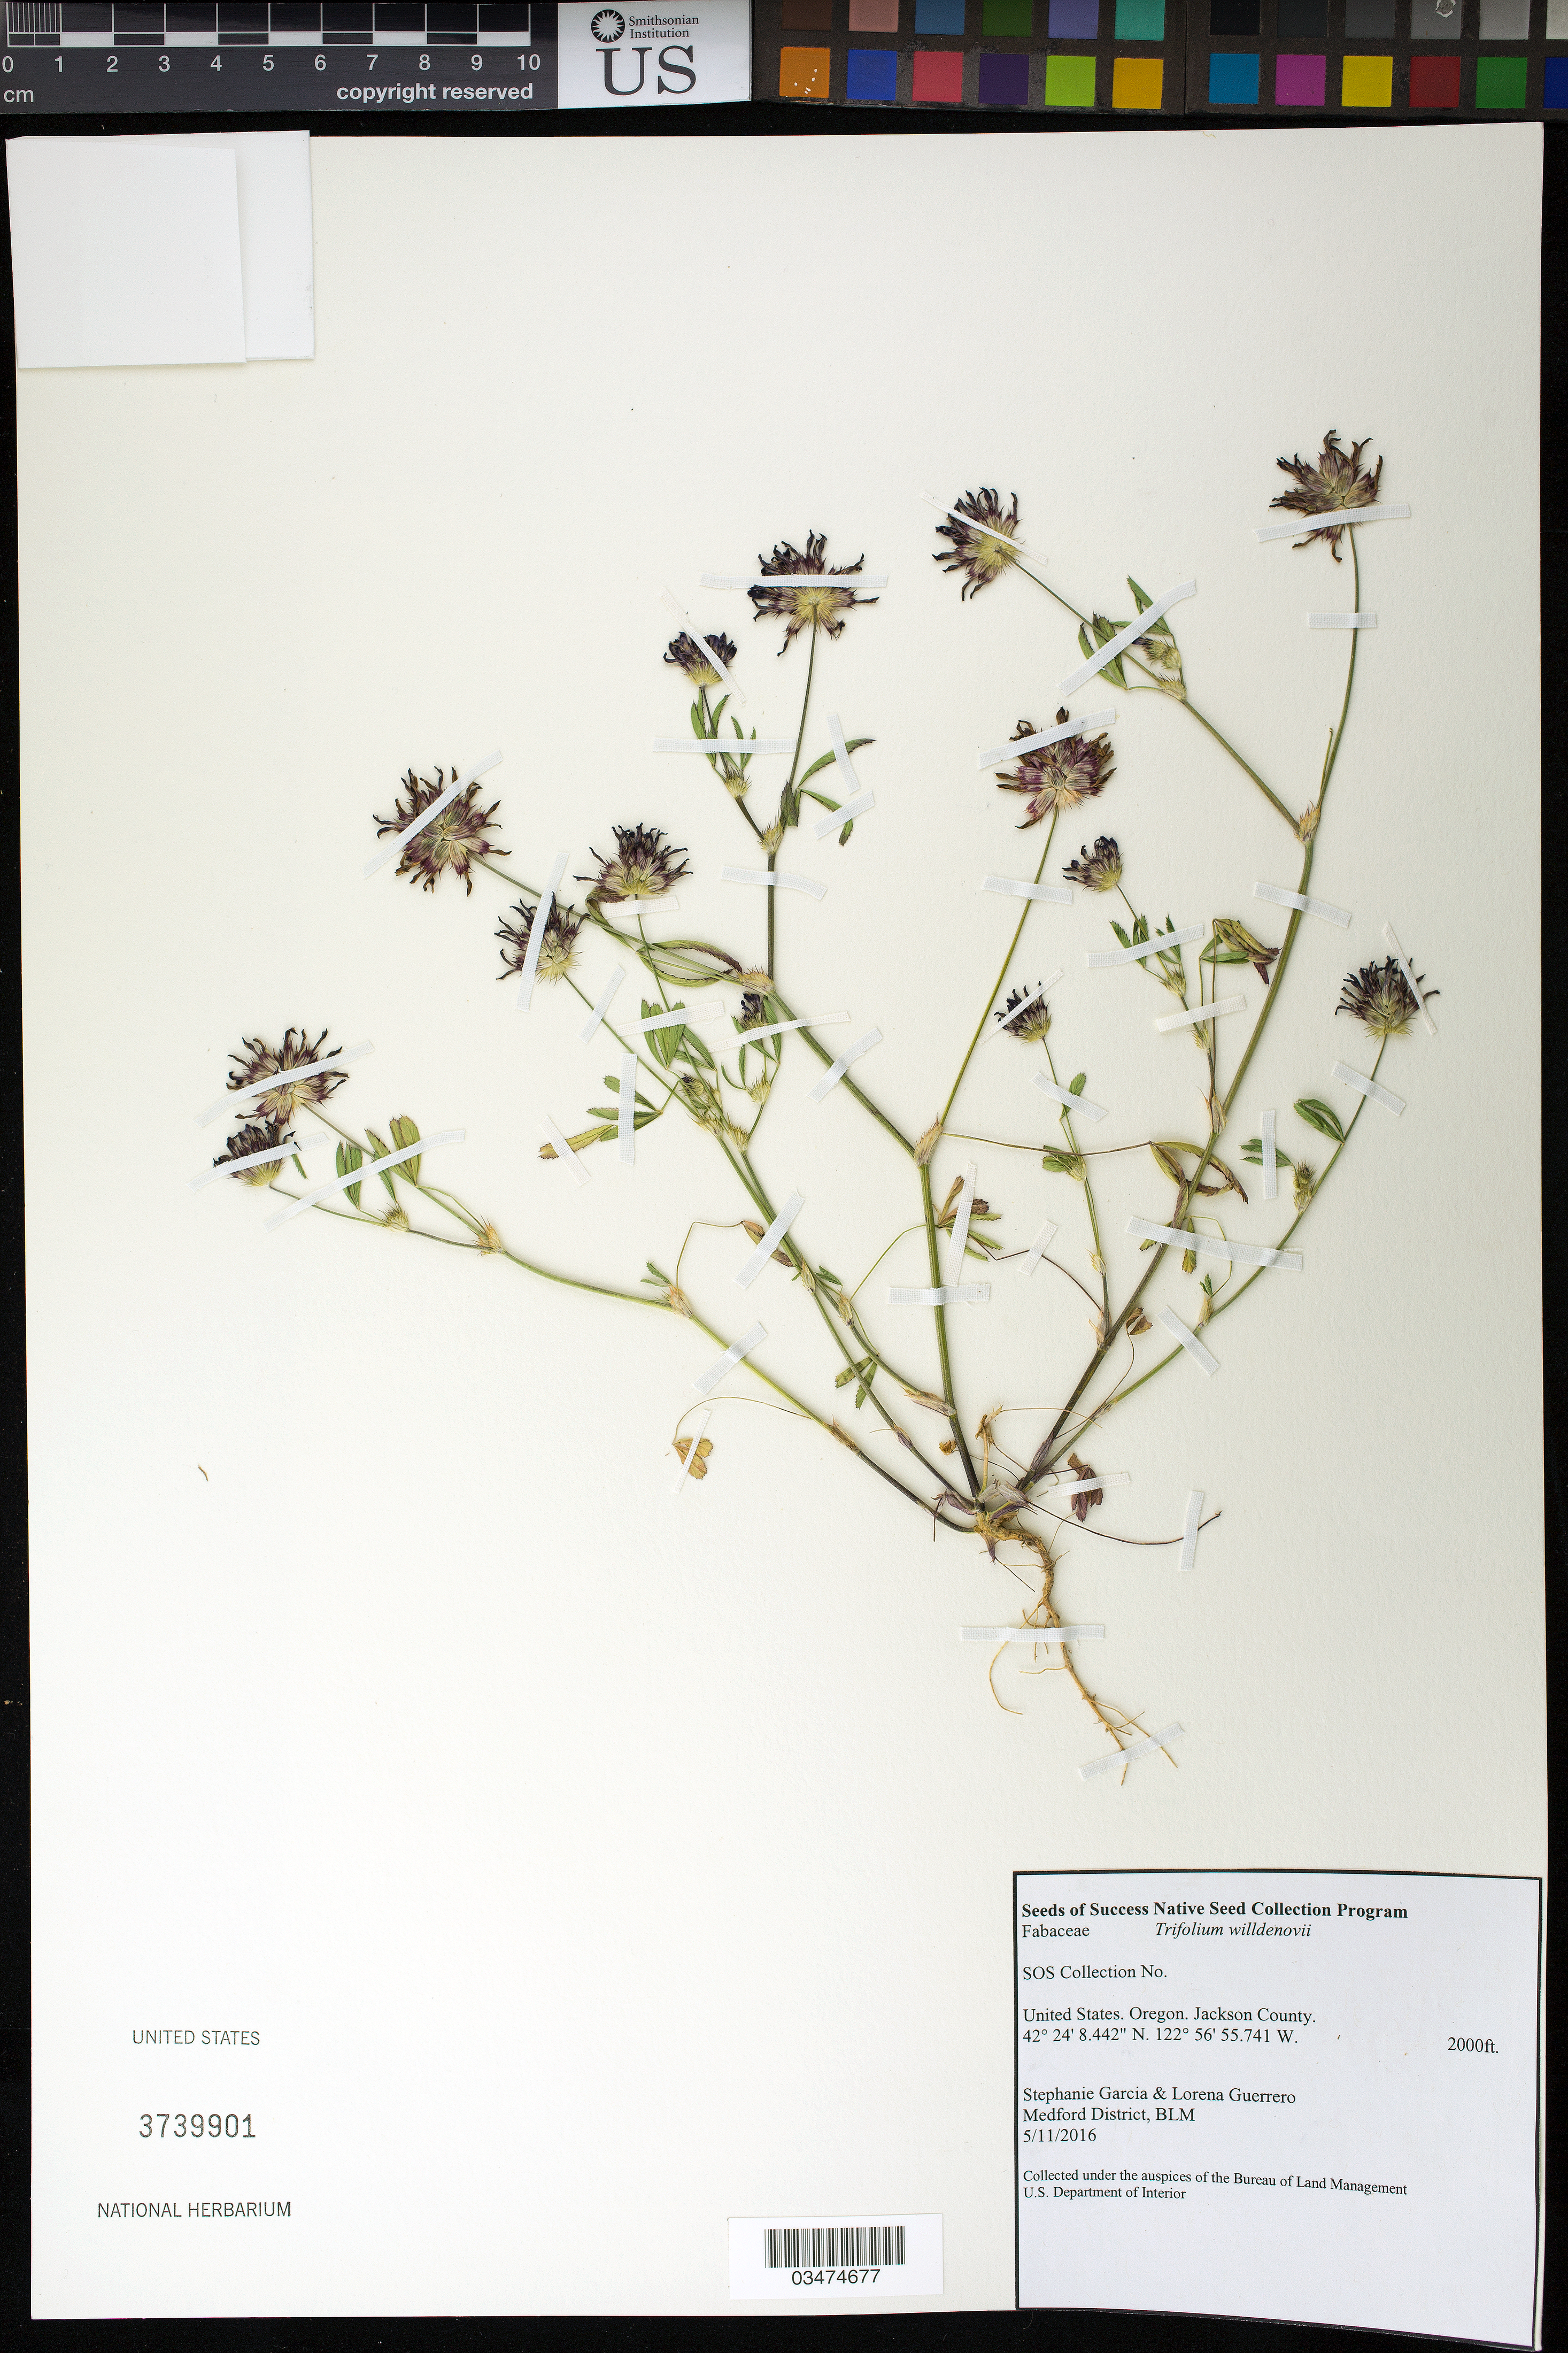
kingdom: Plantae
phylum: Tracheophyta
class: Magnoliopsida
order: Fabales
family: Fabaceae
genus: Trifolium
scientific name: Trifolium willdenovii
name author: Spreng.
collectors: S. Garcia & Guerrero, L.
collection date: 2016-05-11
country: United States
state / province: Oregon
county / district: Jackson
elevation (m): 610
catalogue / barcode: US 3739901